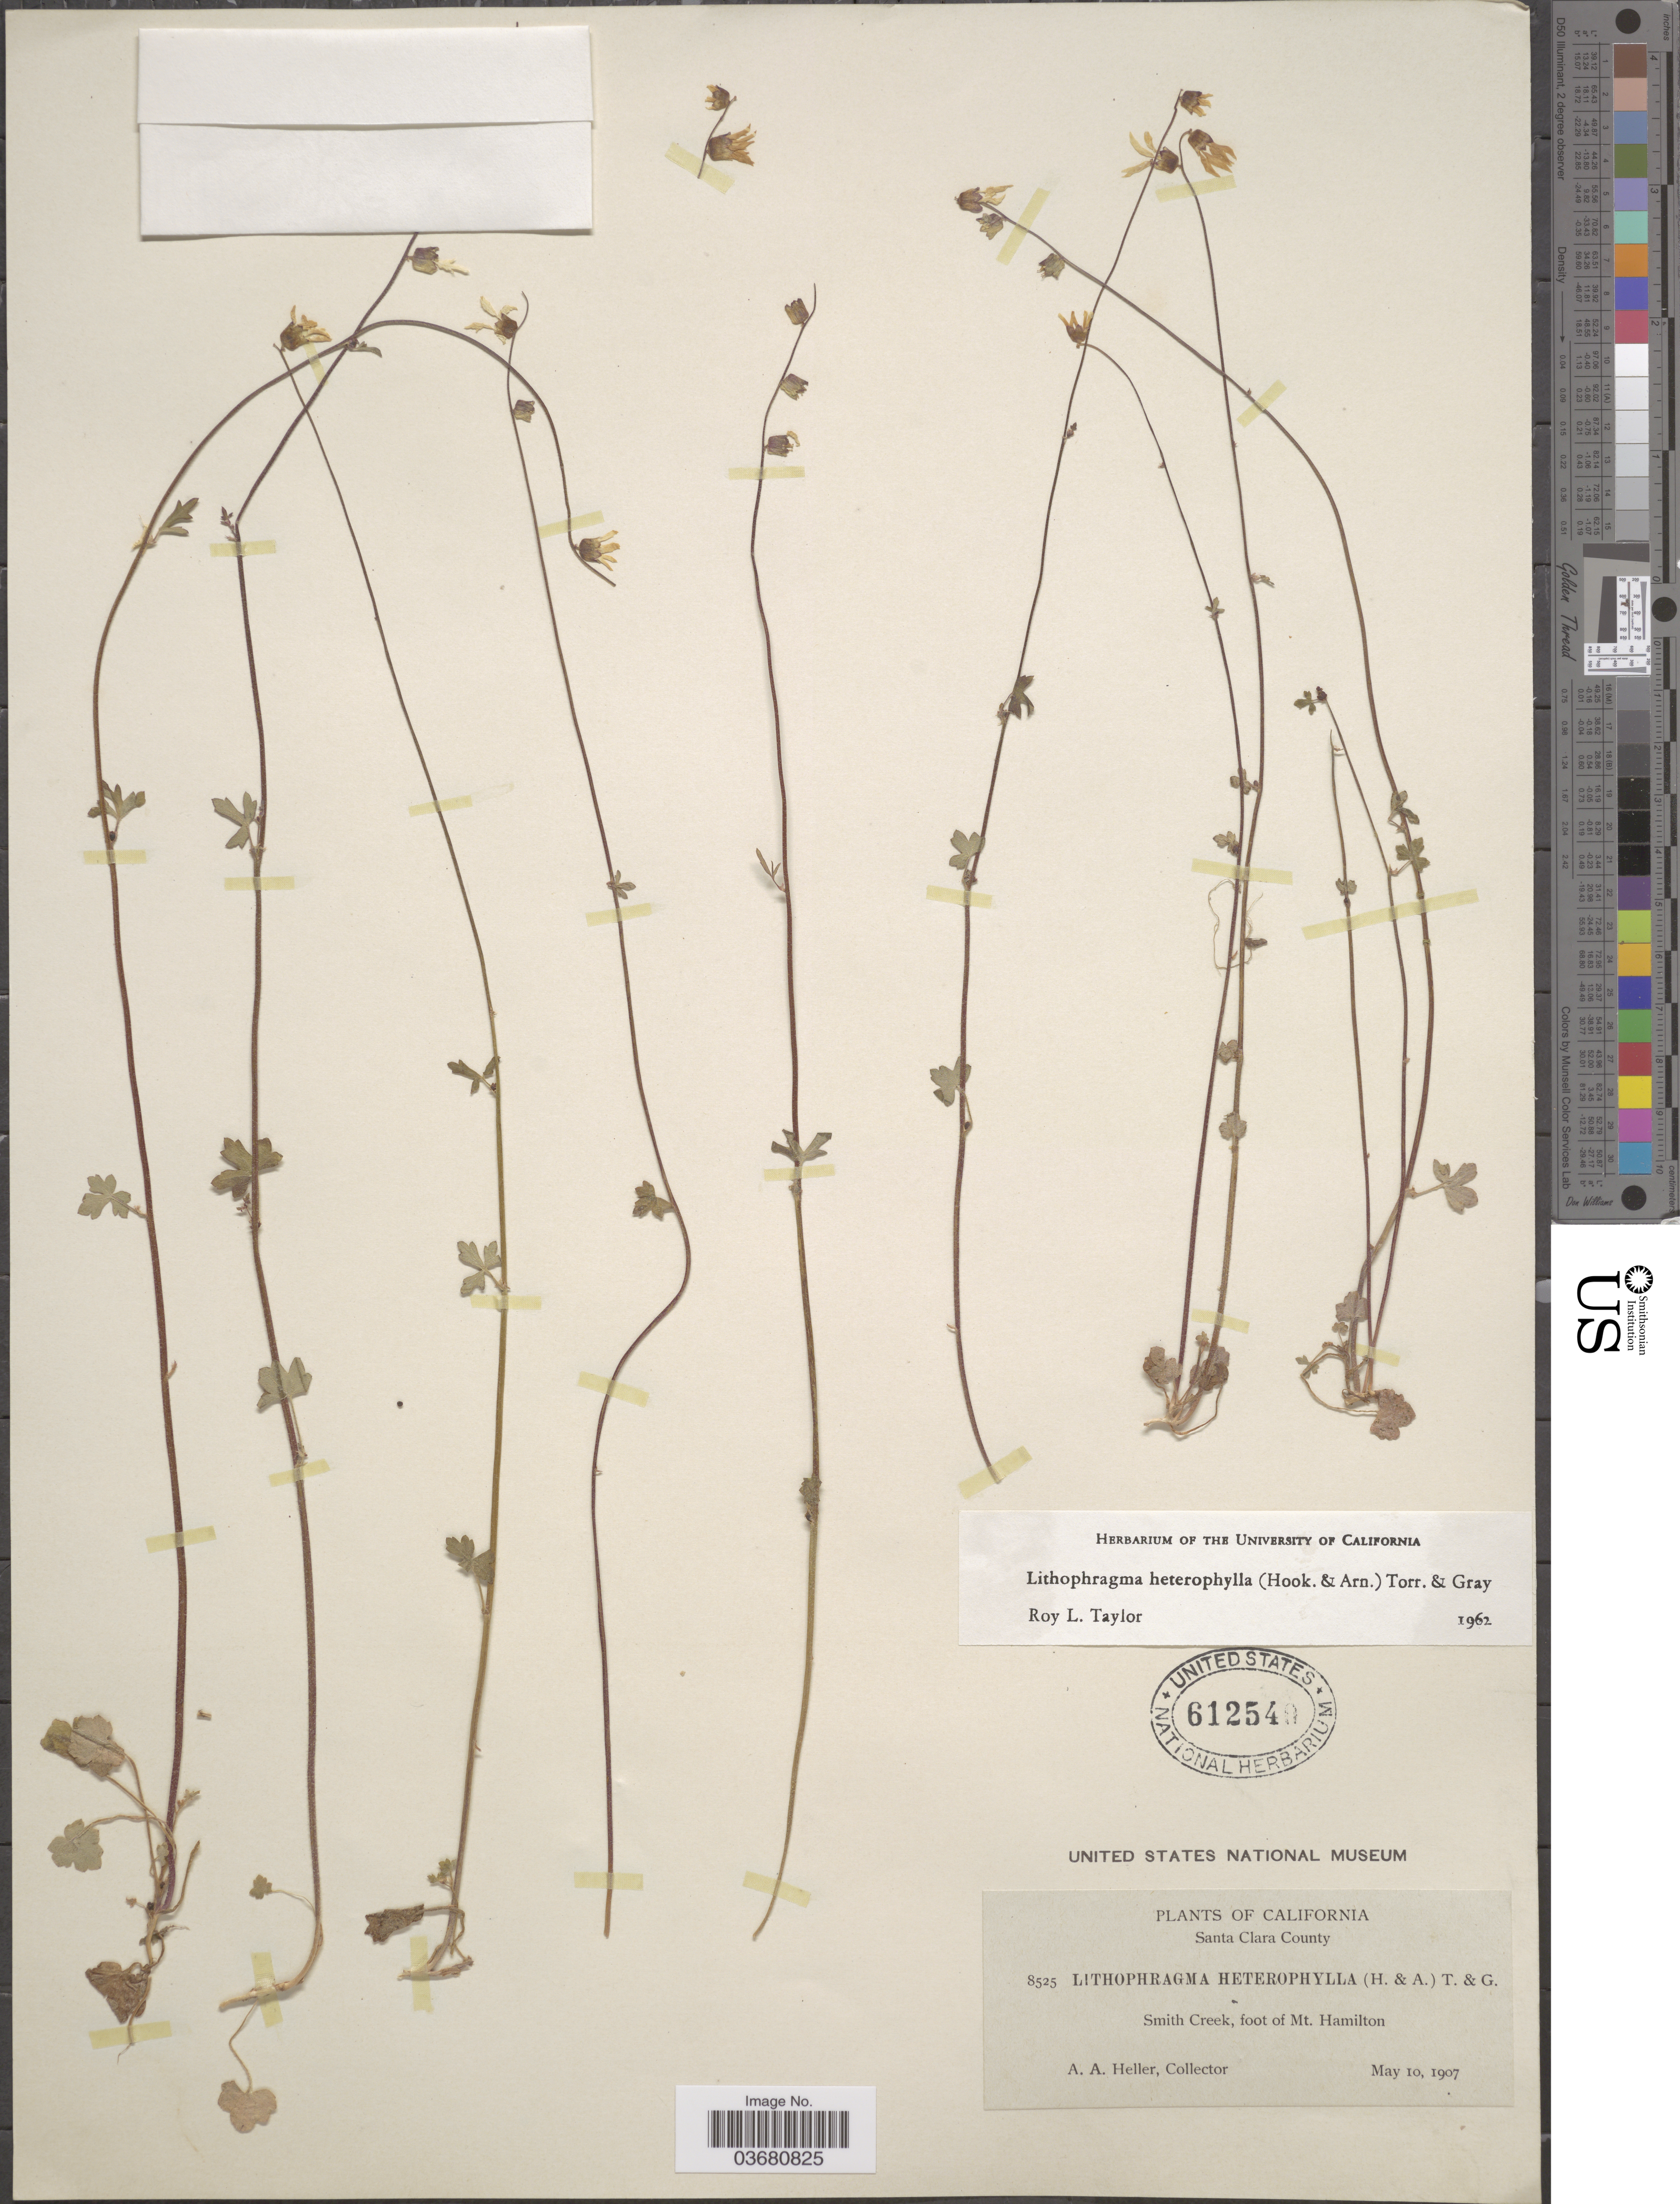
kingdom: Plantae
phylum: Tracheophyta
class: Magnoliopsida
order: Saxifragales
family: Saxifragaceae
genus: Lithophragma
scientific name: Lithophragma heterophyllum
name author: (Hook. & Arn.) Hook. & Arn.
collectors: A. A. Heller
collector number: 8525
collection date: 1907-05-10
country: United States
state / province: California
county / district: Santa Clara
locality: Santa Clara County. Smith Creek, foot of Mt. Hamilton.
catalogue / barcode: US 612549